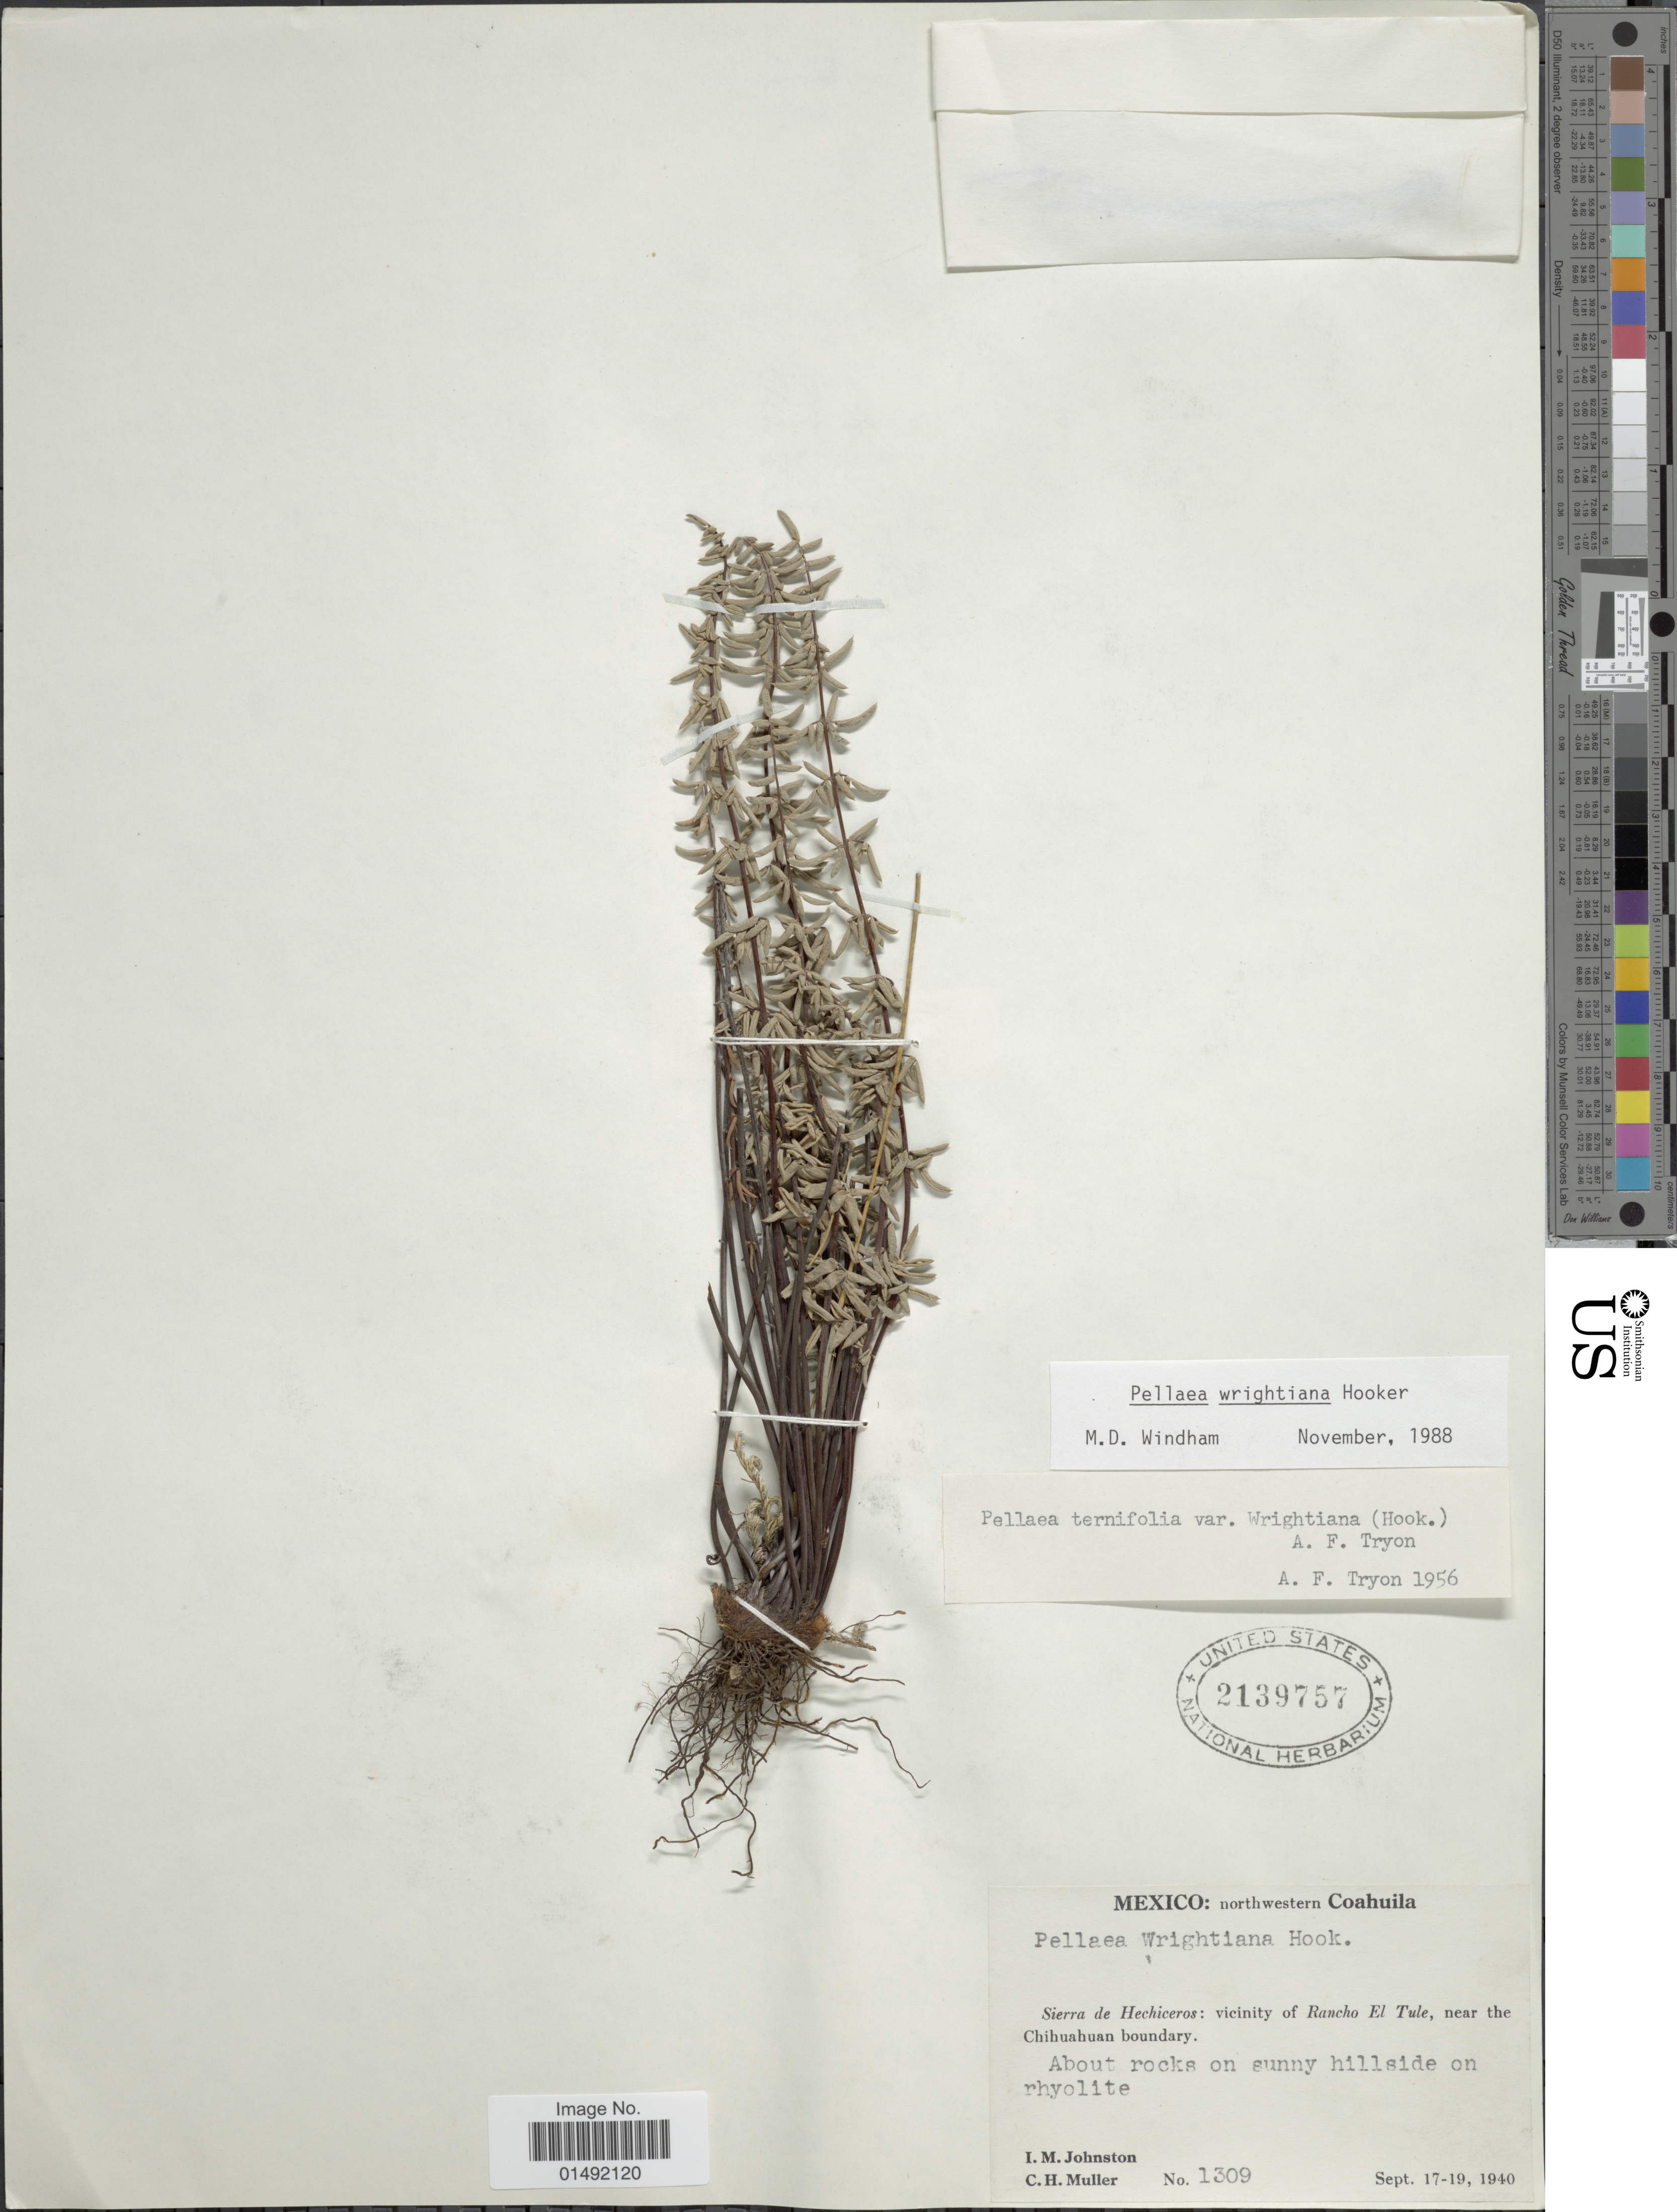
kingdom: Plantae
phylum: Tracheophyta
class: Polypodiopsida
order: Polypodiales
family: Pteridaceae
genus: Pellaea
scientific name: Pellaea wrightiana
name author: Hook.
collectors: I.M. Johnston & C. H. Müller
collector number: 1309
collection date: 1940-09-17/1940-09-19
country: Mexico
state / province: Coahuila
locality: Northwestern Coahuila, Sierra de Hechiceros: vicinity of Rancho El Tule, near the Chihuahuan boundary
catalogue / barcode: US 2139757